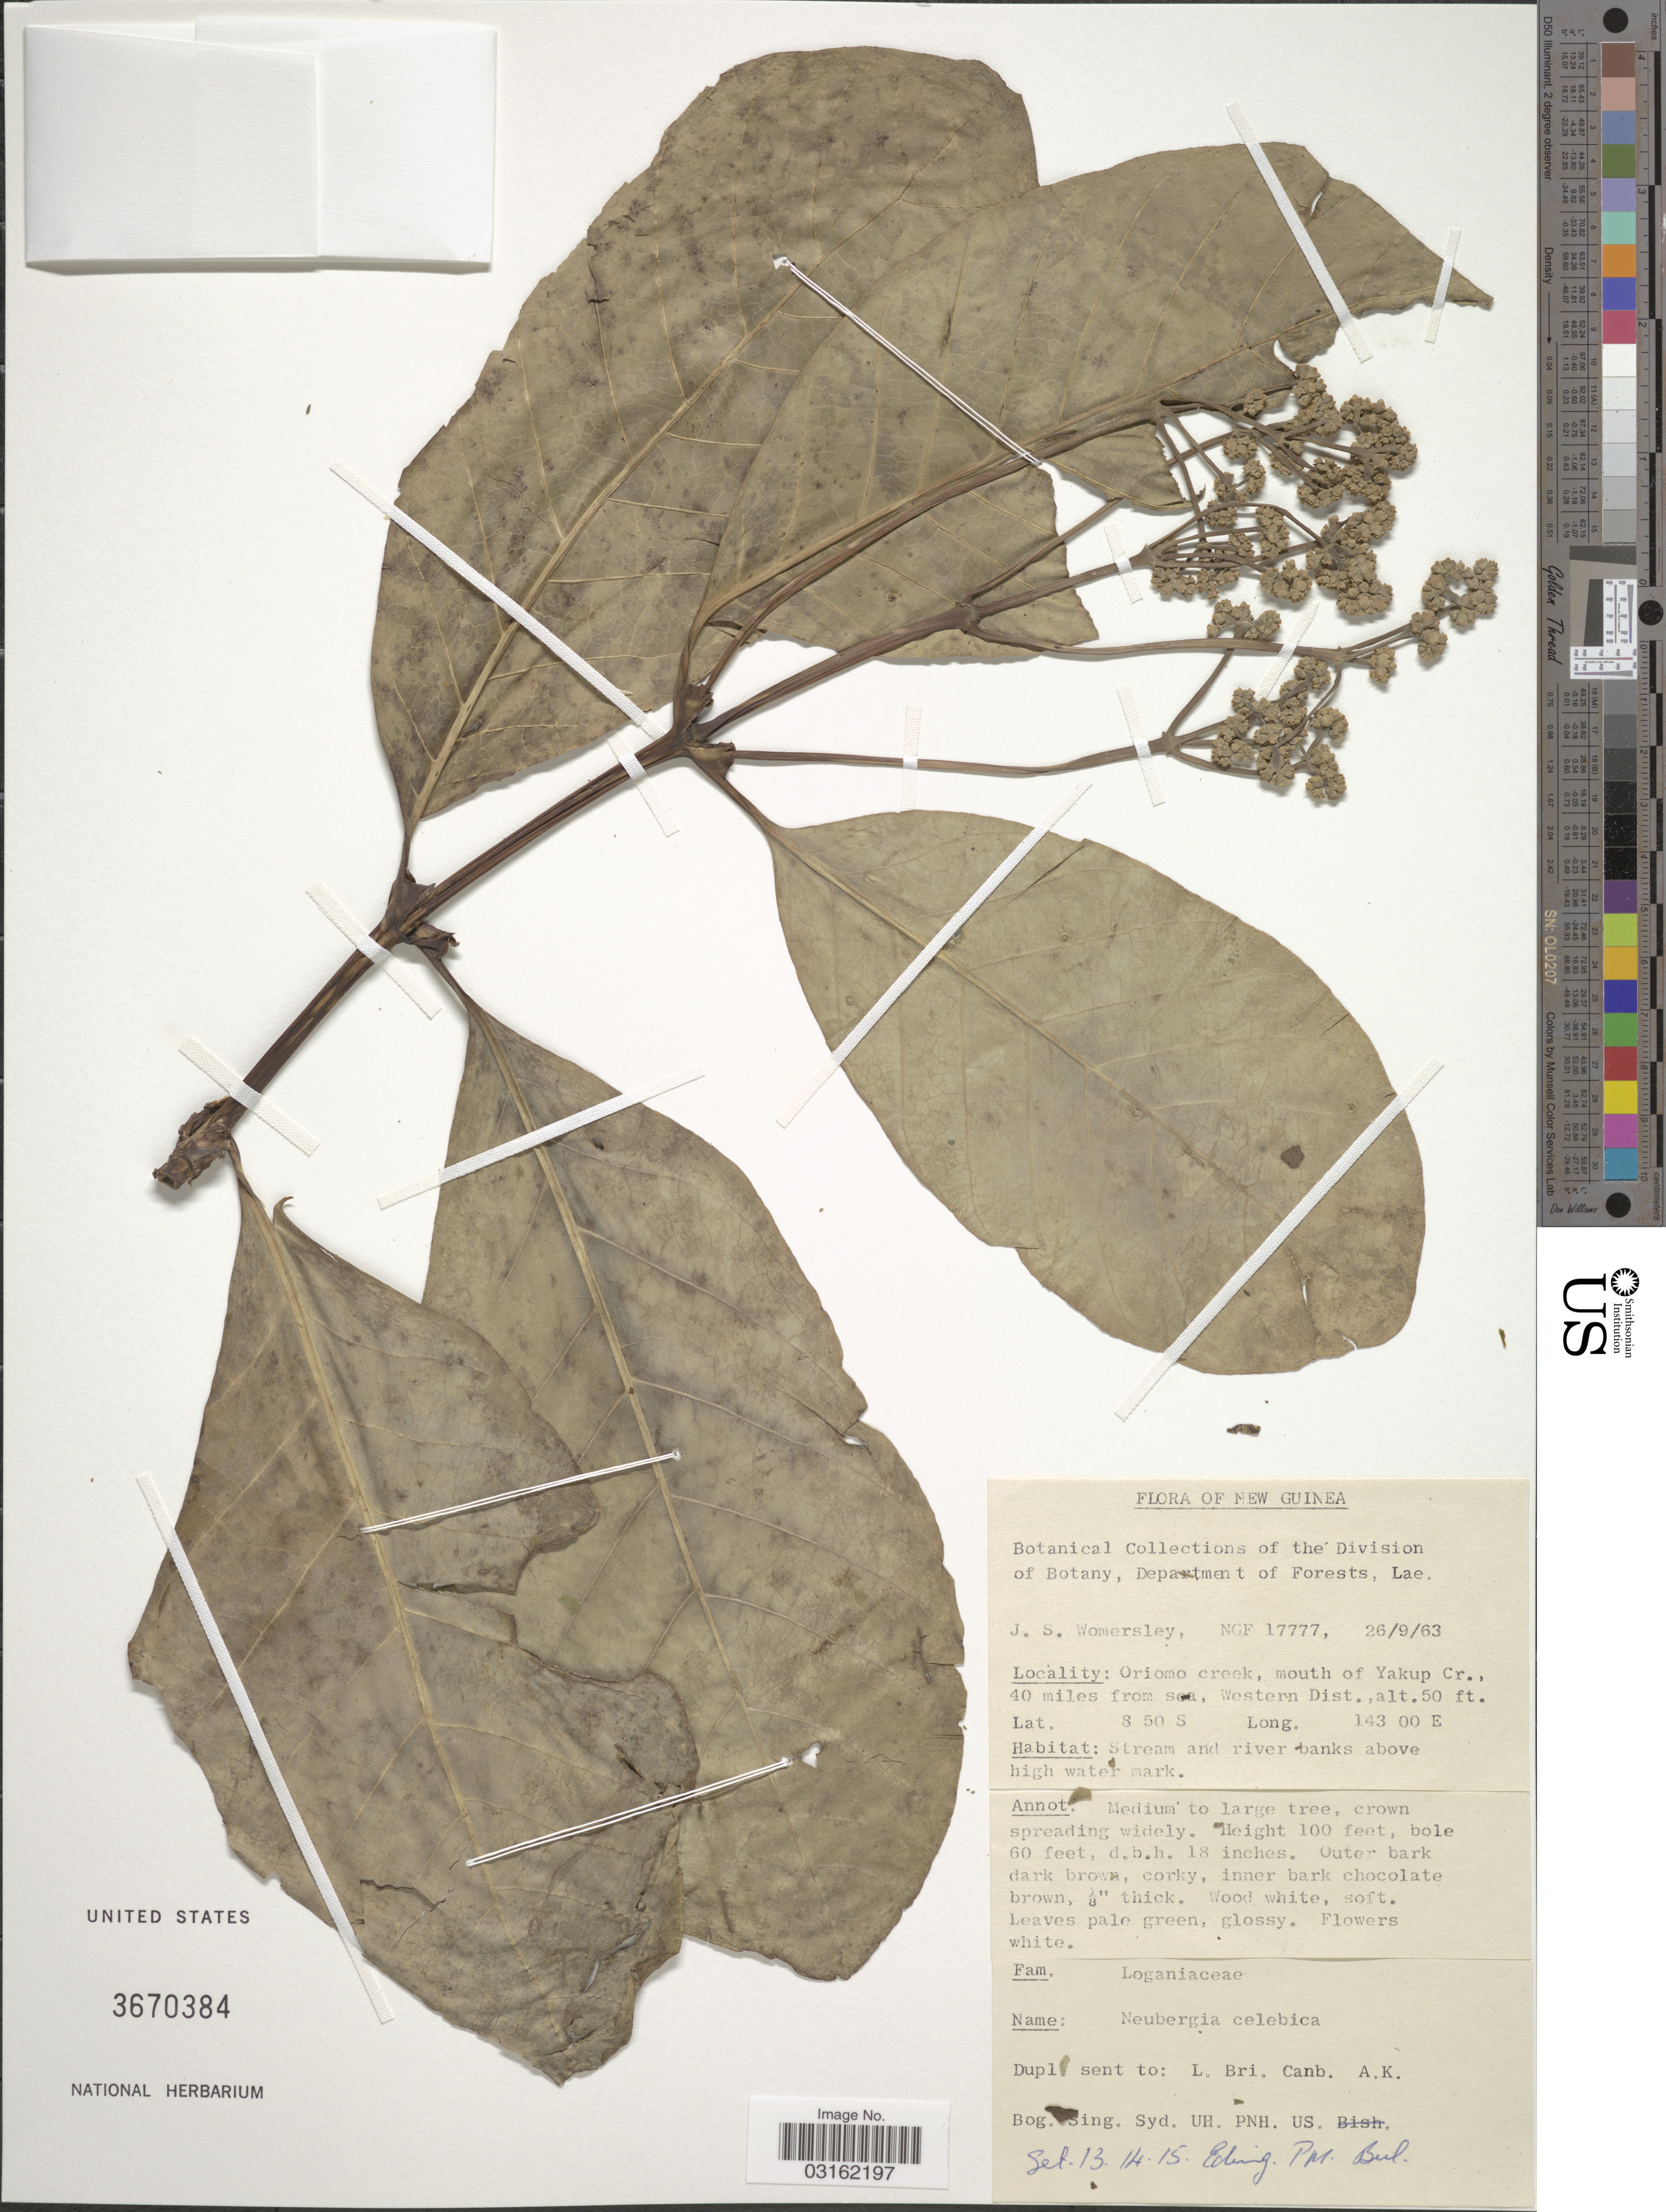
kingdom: Plantae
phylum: Tracheophyta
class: Magnoliopsida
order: Gentianales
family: Loganiaceae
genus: Neuburgia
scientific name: Neuburgia celebica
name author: (Koord.) Leenh.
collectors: J. S. Womersley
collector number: NGF17777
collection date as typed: Transcribed d/m/y: 26/9/63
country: Papua New Guinea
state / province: Manus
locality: New Guinea, Oriomo creek, mouth of Yakup Cr., 40 miles from sea, Western Dist.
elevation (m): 15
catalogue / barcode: US 3670384